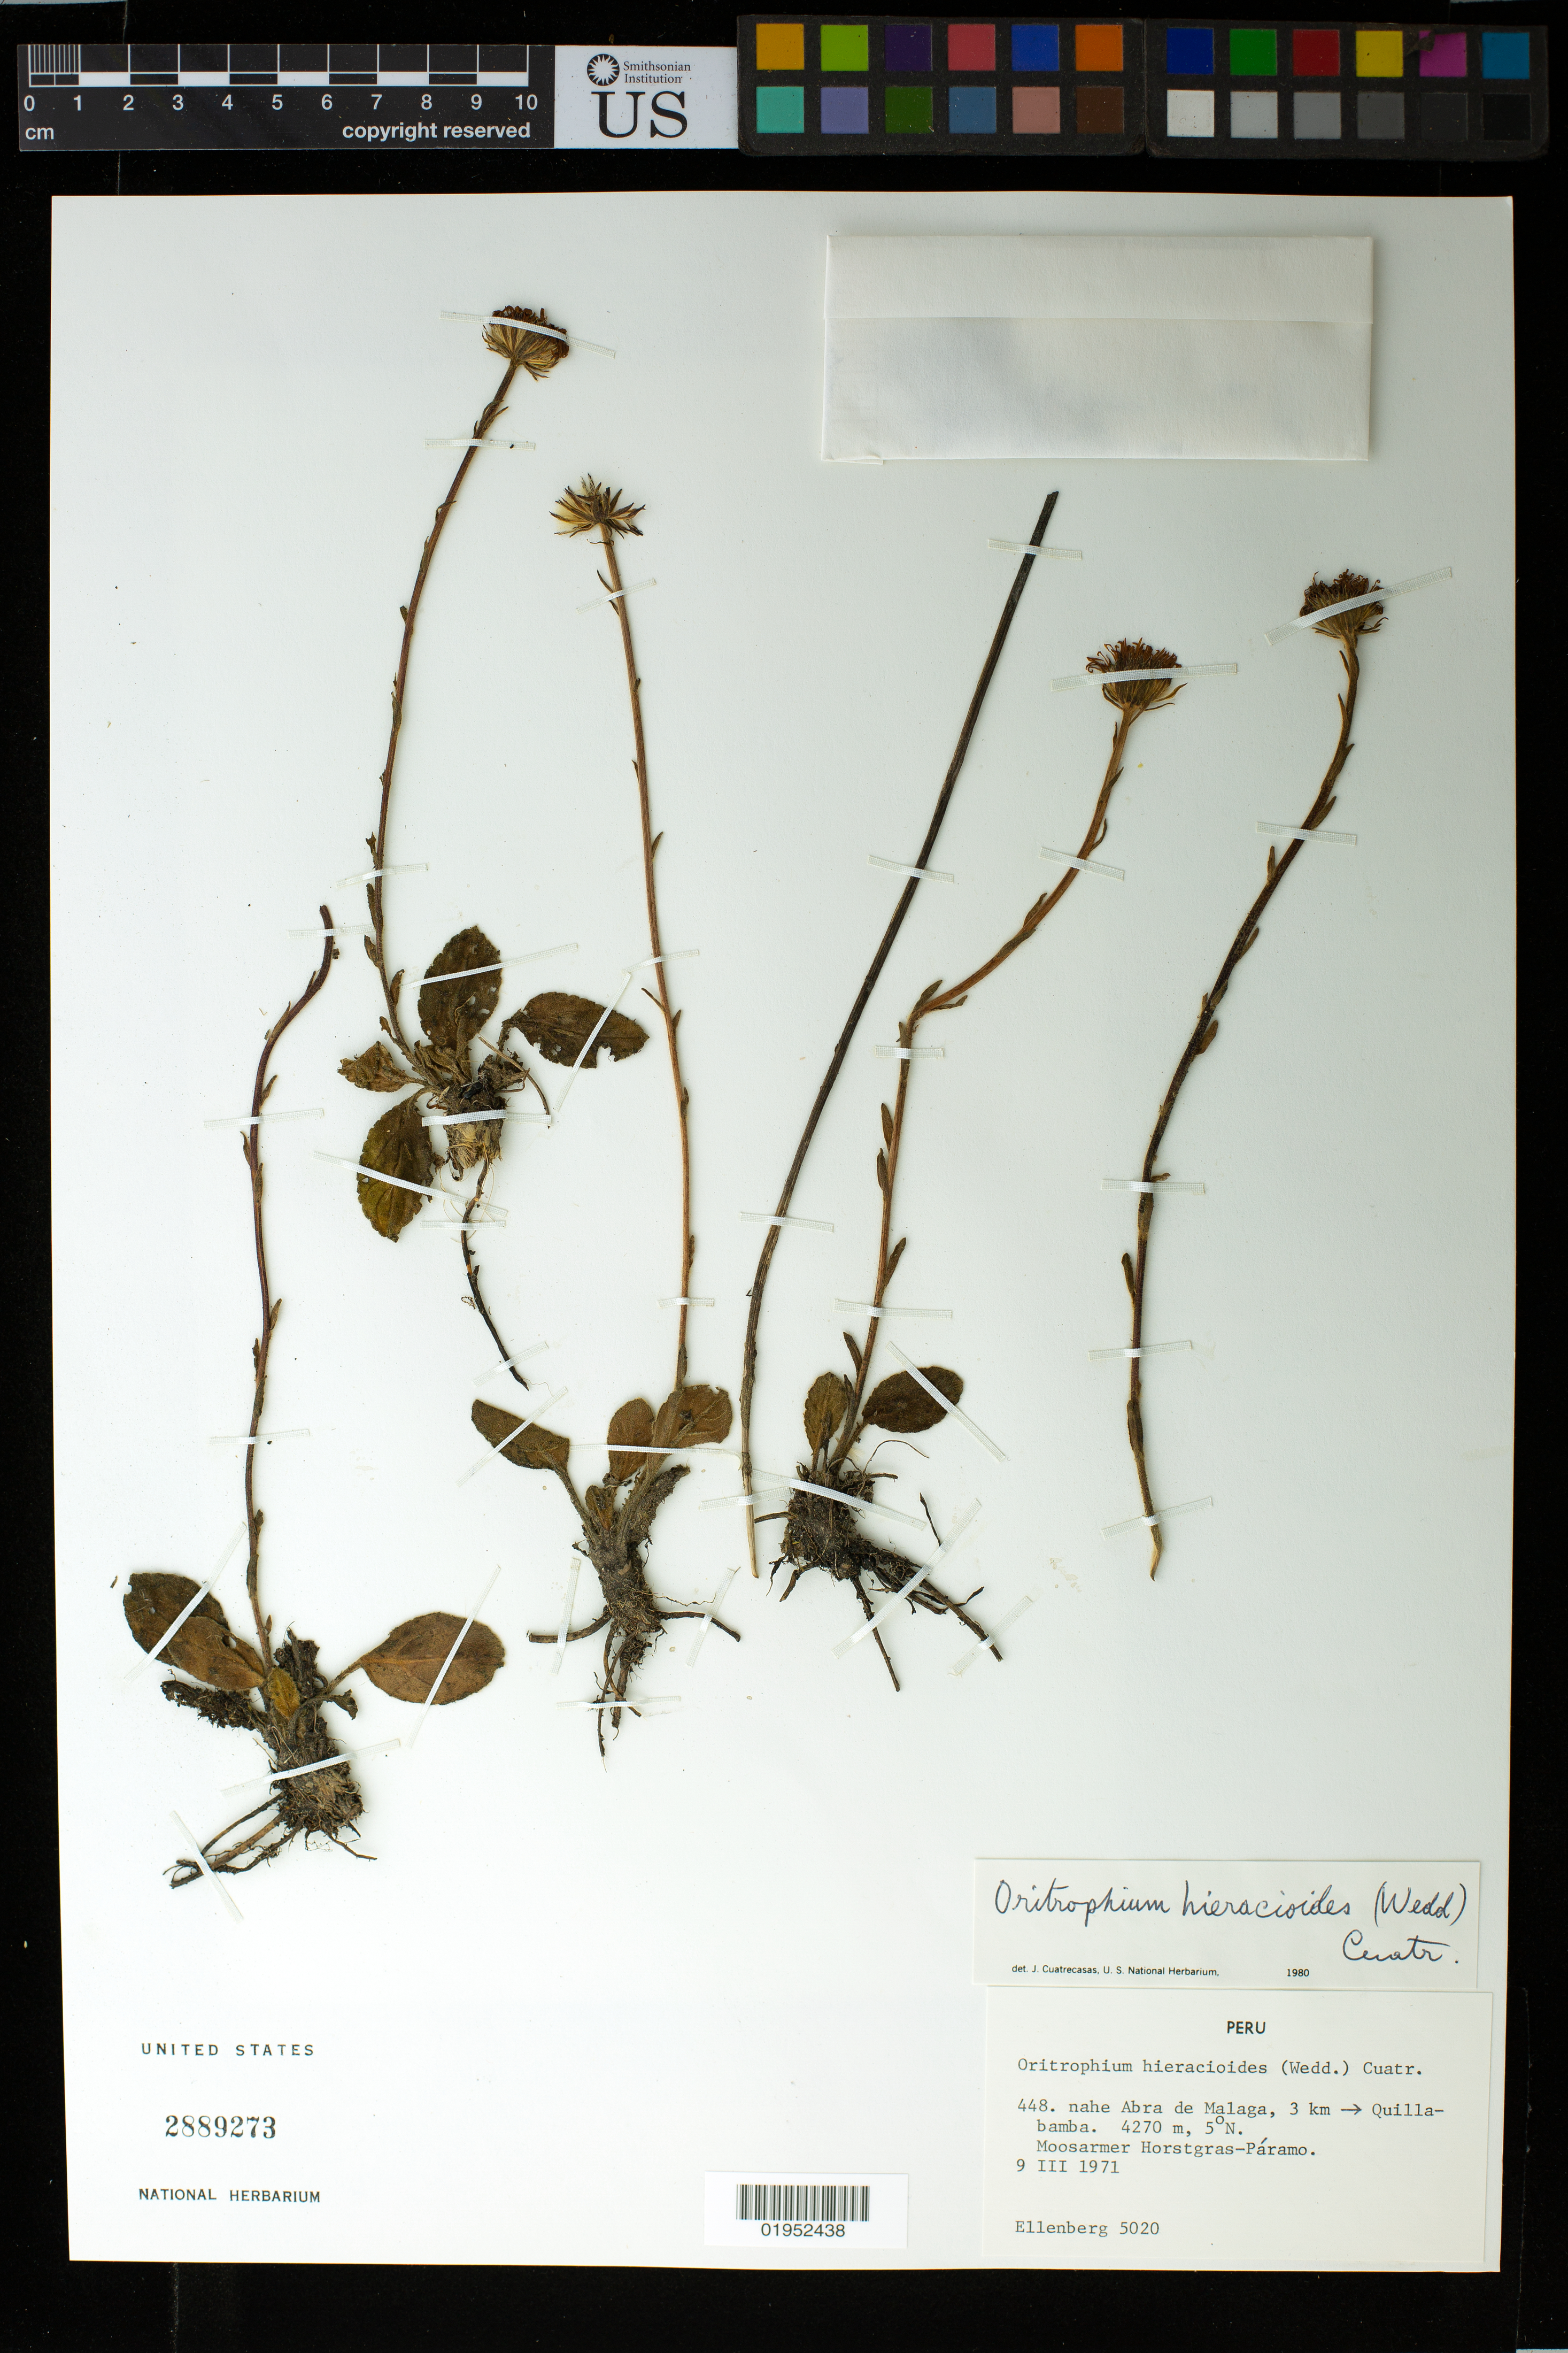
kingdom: Plantae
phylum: Tracheophyta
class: Magnoliopsida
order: Asterales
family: Asteraceae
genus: Oritrophium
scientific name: Oritrophium hieracioides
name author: (Wedd.) Cuatrec.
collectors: H. Ellenberg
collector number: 448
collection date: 1971-03-09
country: Peru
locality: Nahe Abra de Malaga, 3 km -> Quillabamba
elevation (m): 4270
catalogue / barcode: US 2889273